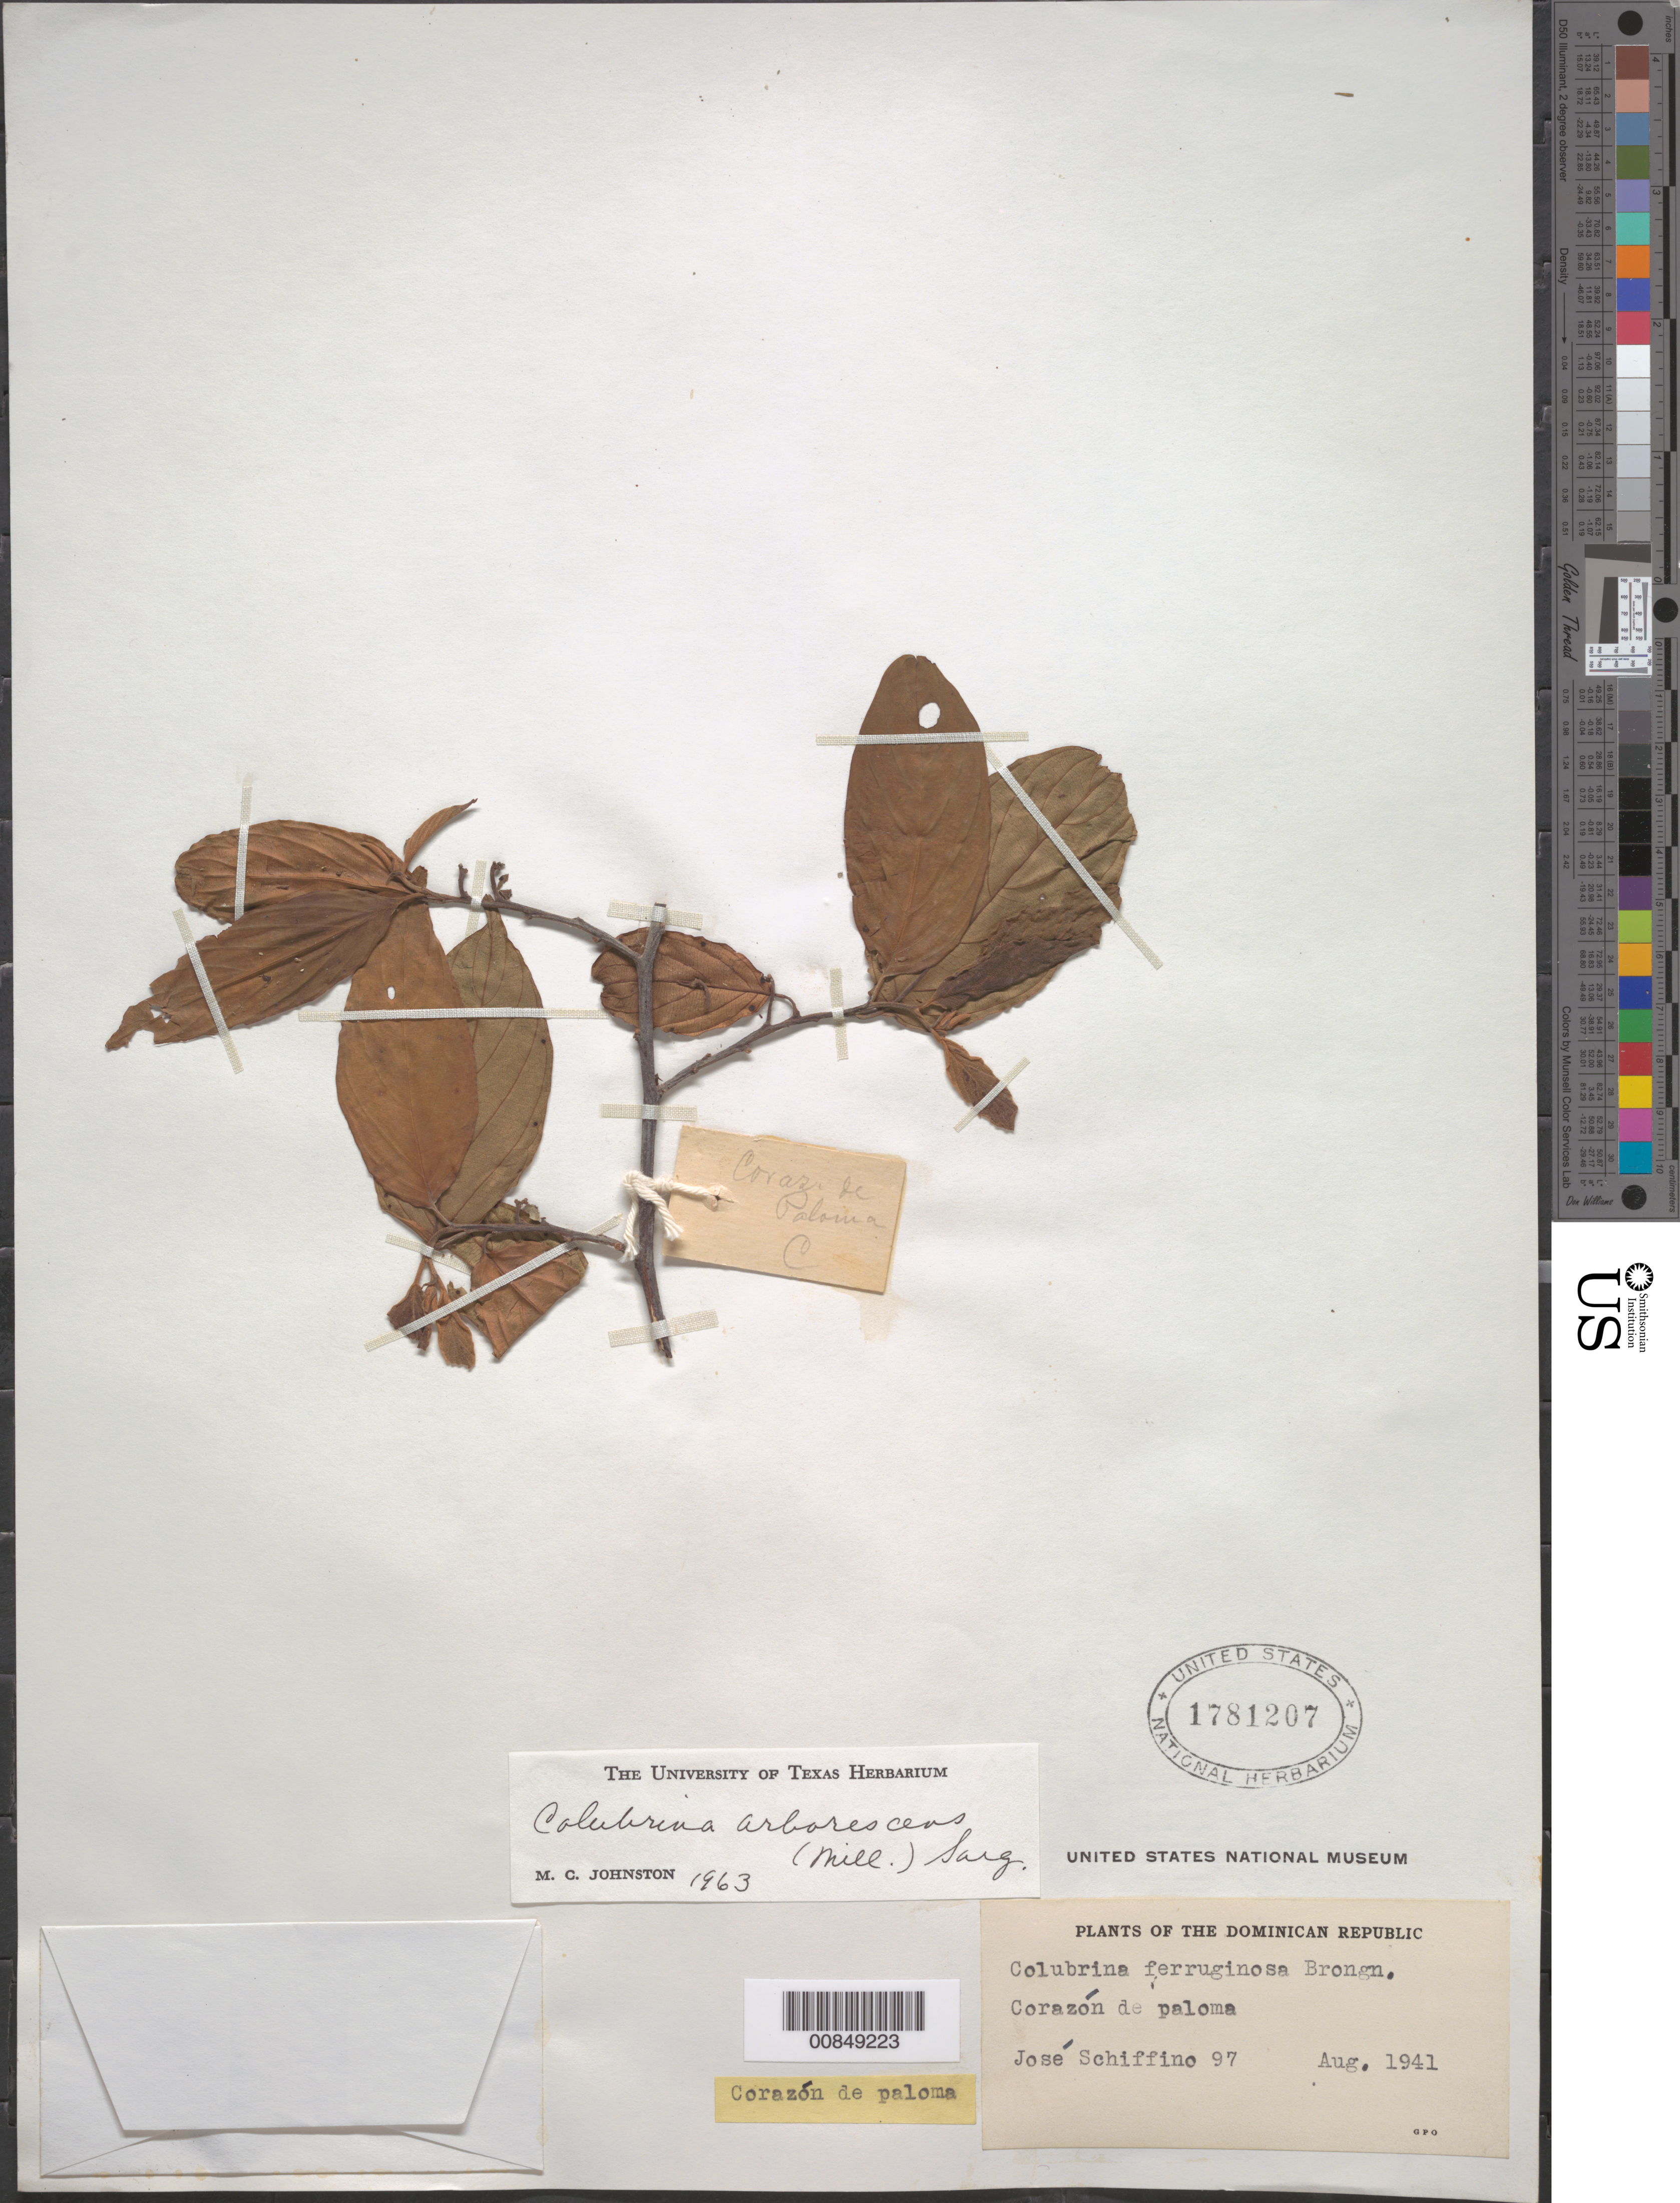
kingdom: Plantae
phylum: Tracheophyta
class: Magnoliopsida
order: Rosales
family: Rhamnaceae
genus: Colubrina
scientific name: Colubrina arborescens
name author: (Mill.) Sarg.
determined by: Johnston, Marshall C.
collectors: J. Schiffino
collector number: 97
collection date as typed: Aug 1941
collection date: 1941-08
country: Dominican Republic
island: Hispaniola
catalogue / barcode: US 1781207